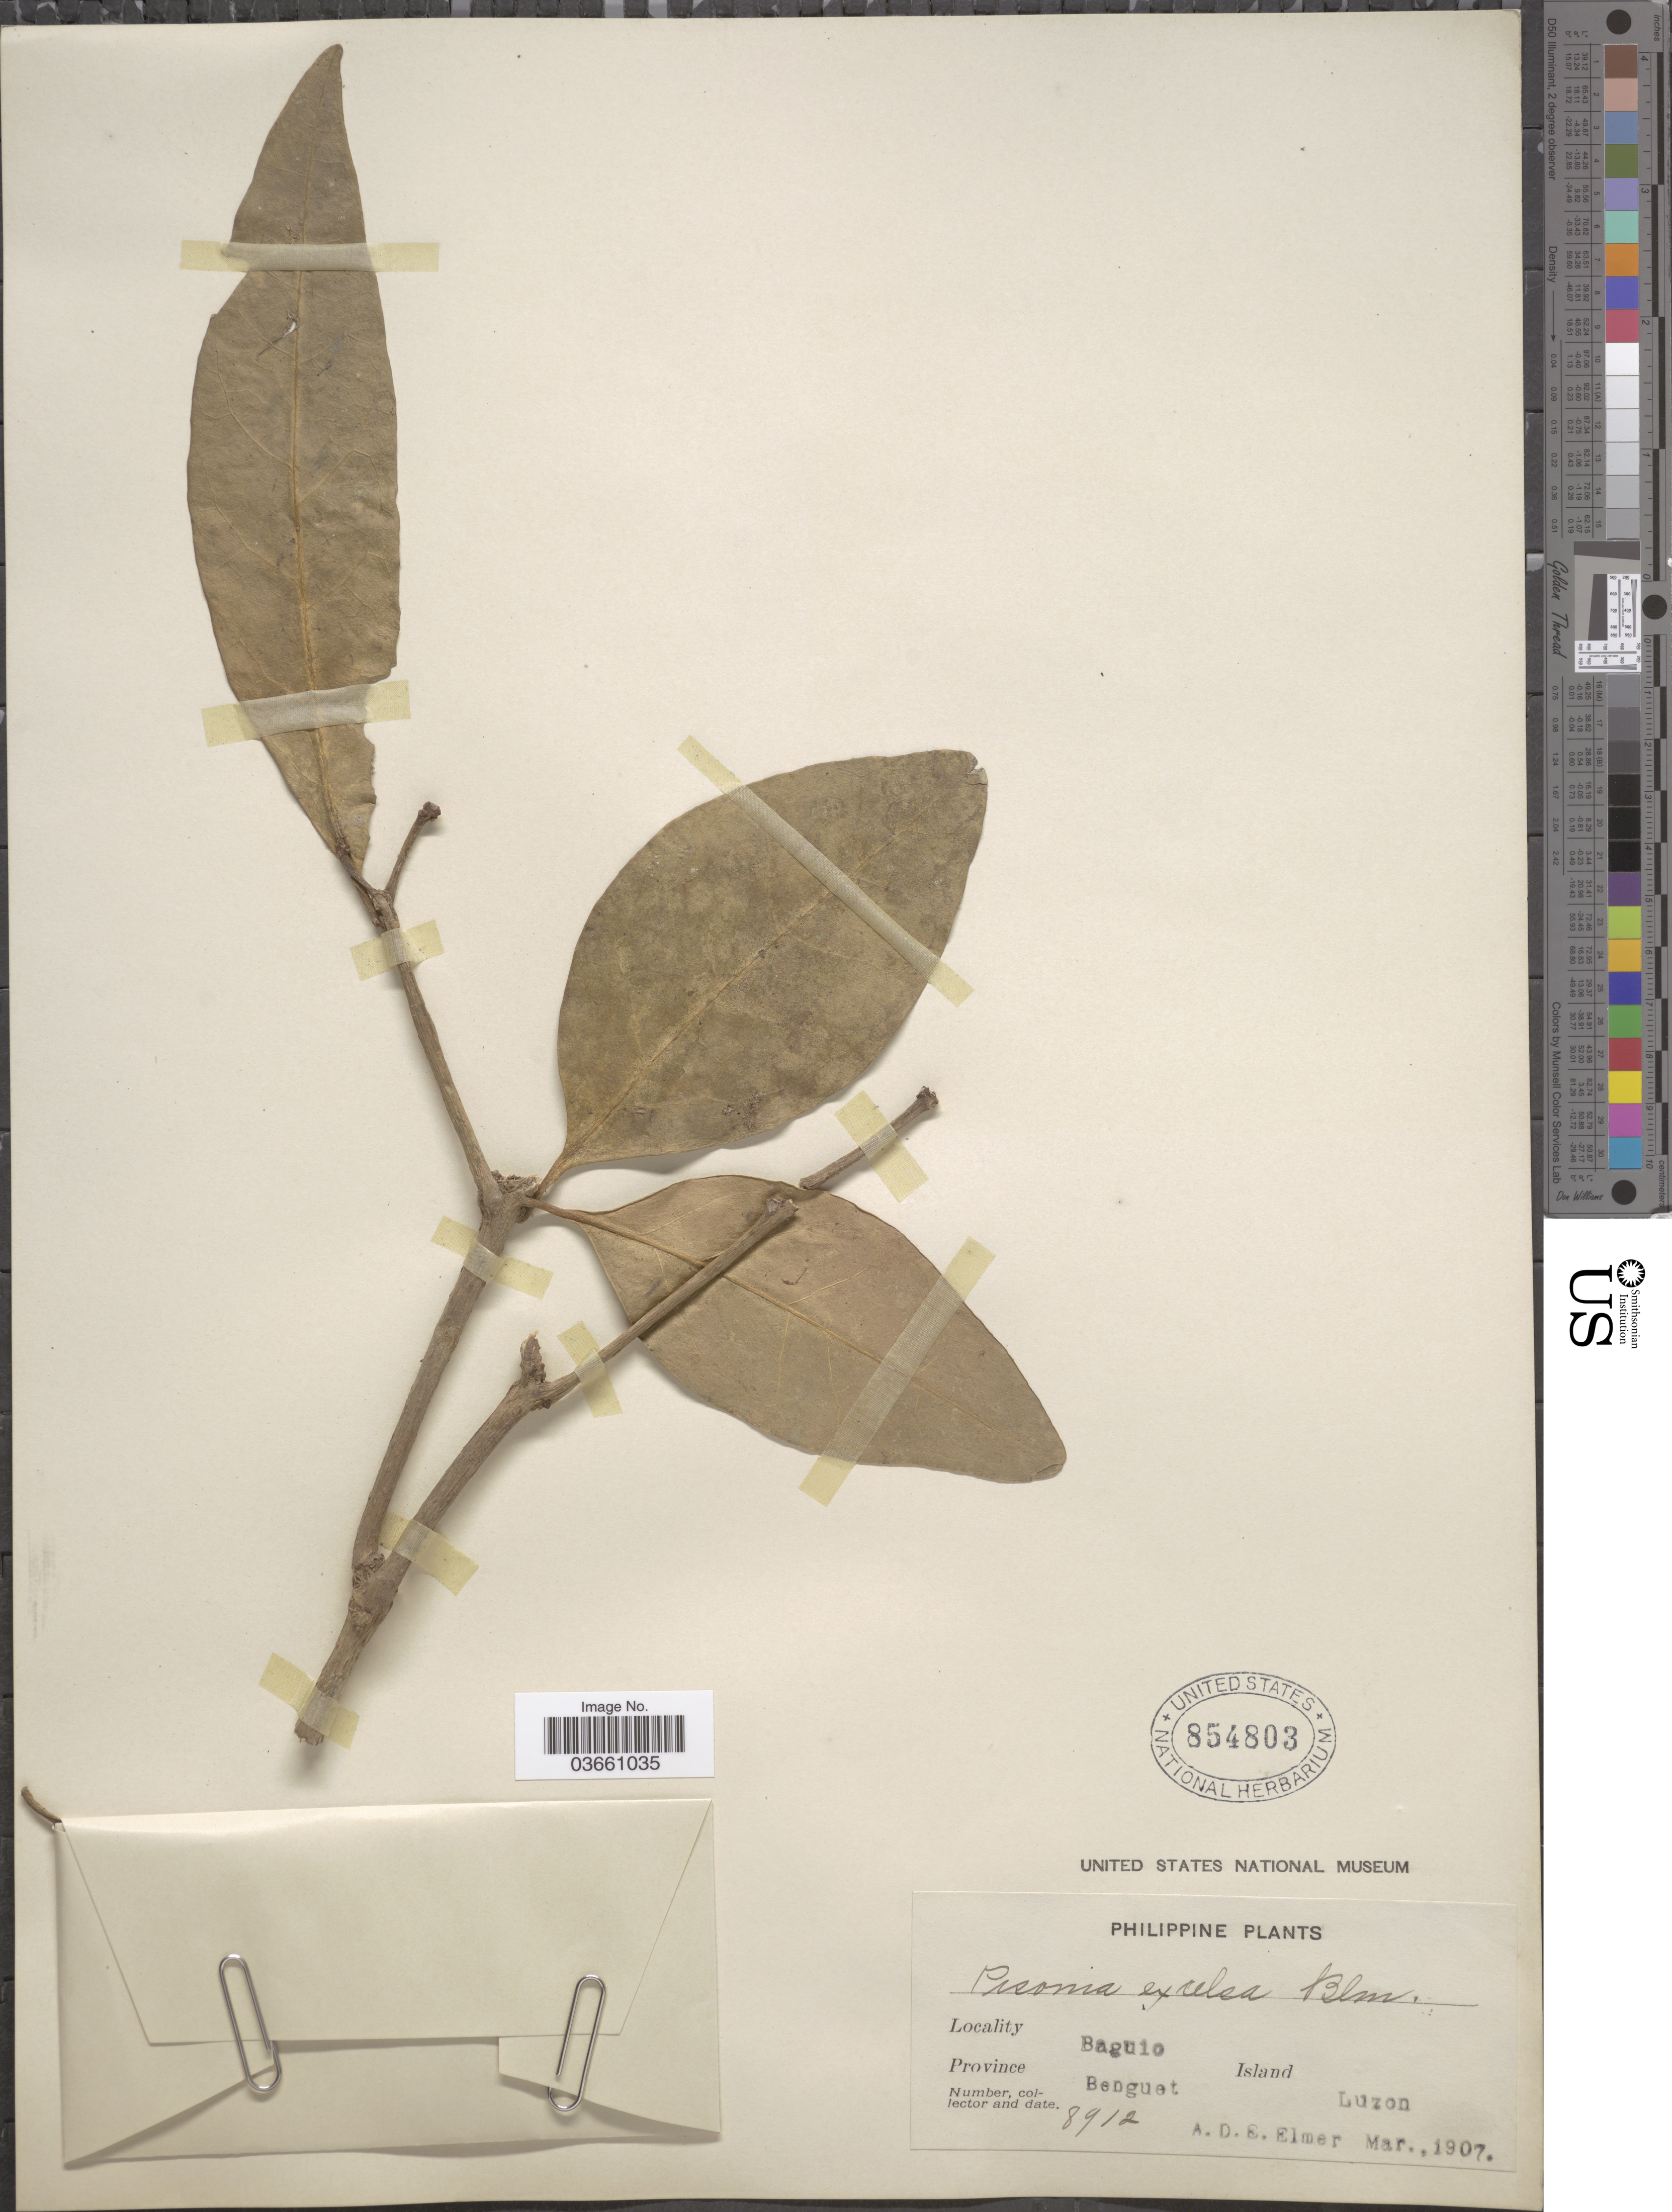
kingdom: Plantae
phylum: Tracheophyta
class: Magnoliopsida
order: Caryophyllales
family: Nyctaginaceae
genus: Pisonia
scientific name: Pisonia umbellifera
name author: (J.R. Forst. & G. Forst.) Seem.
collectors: A. D. E. Elmer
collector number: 8912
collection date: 1907-03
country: Philippines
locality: Baguio Island Luzon.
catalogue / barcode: US 854803